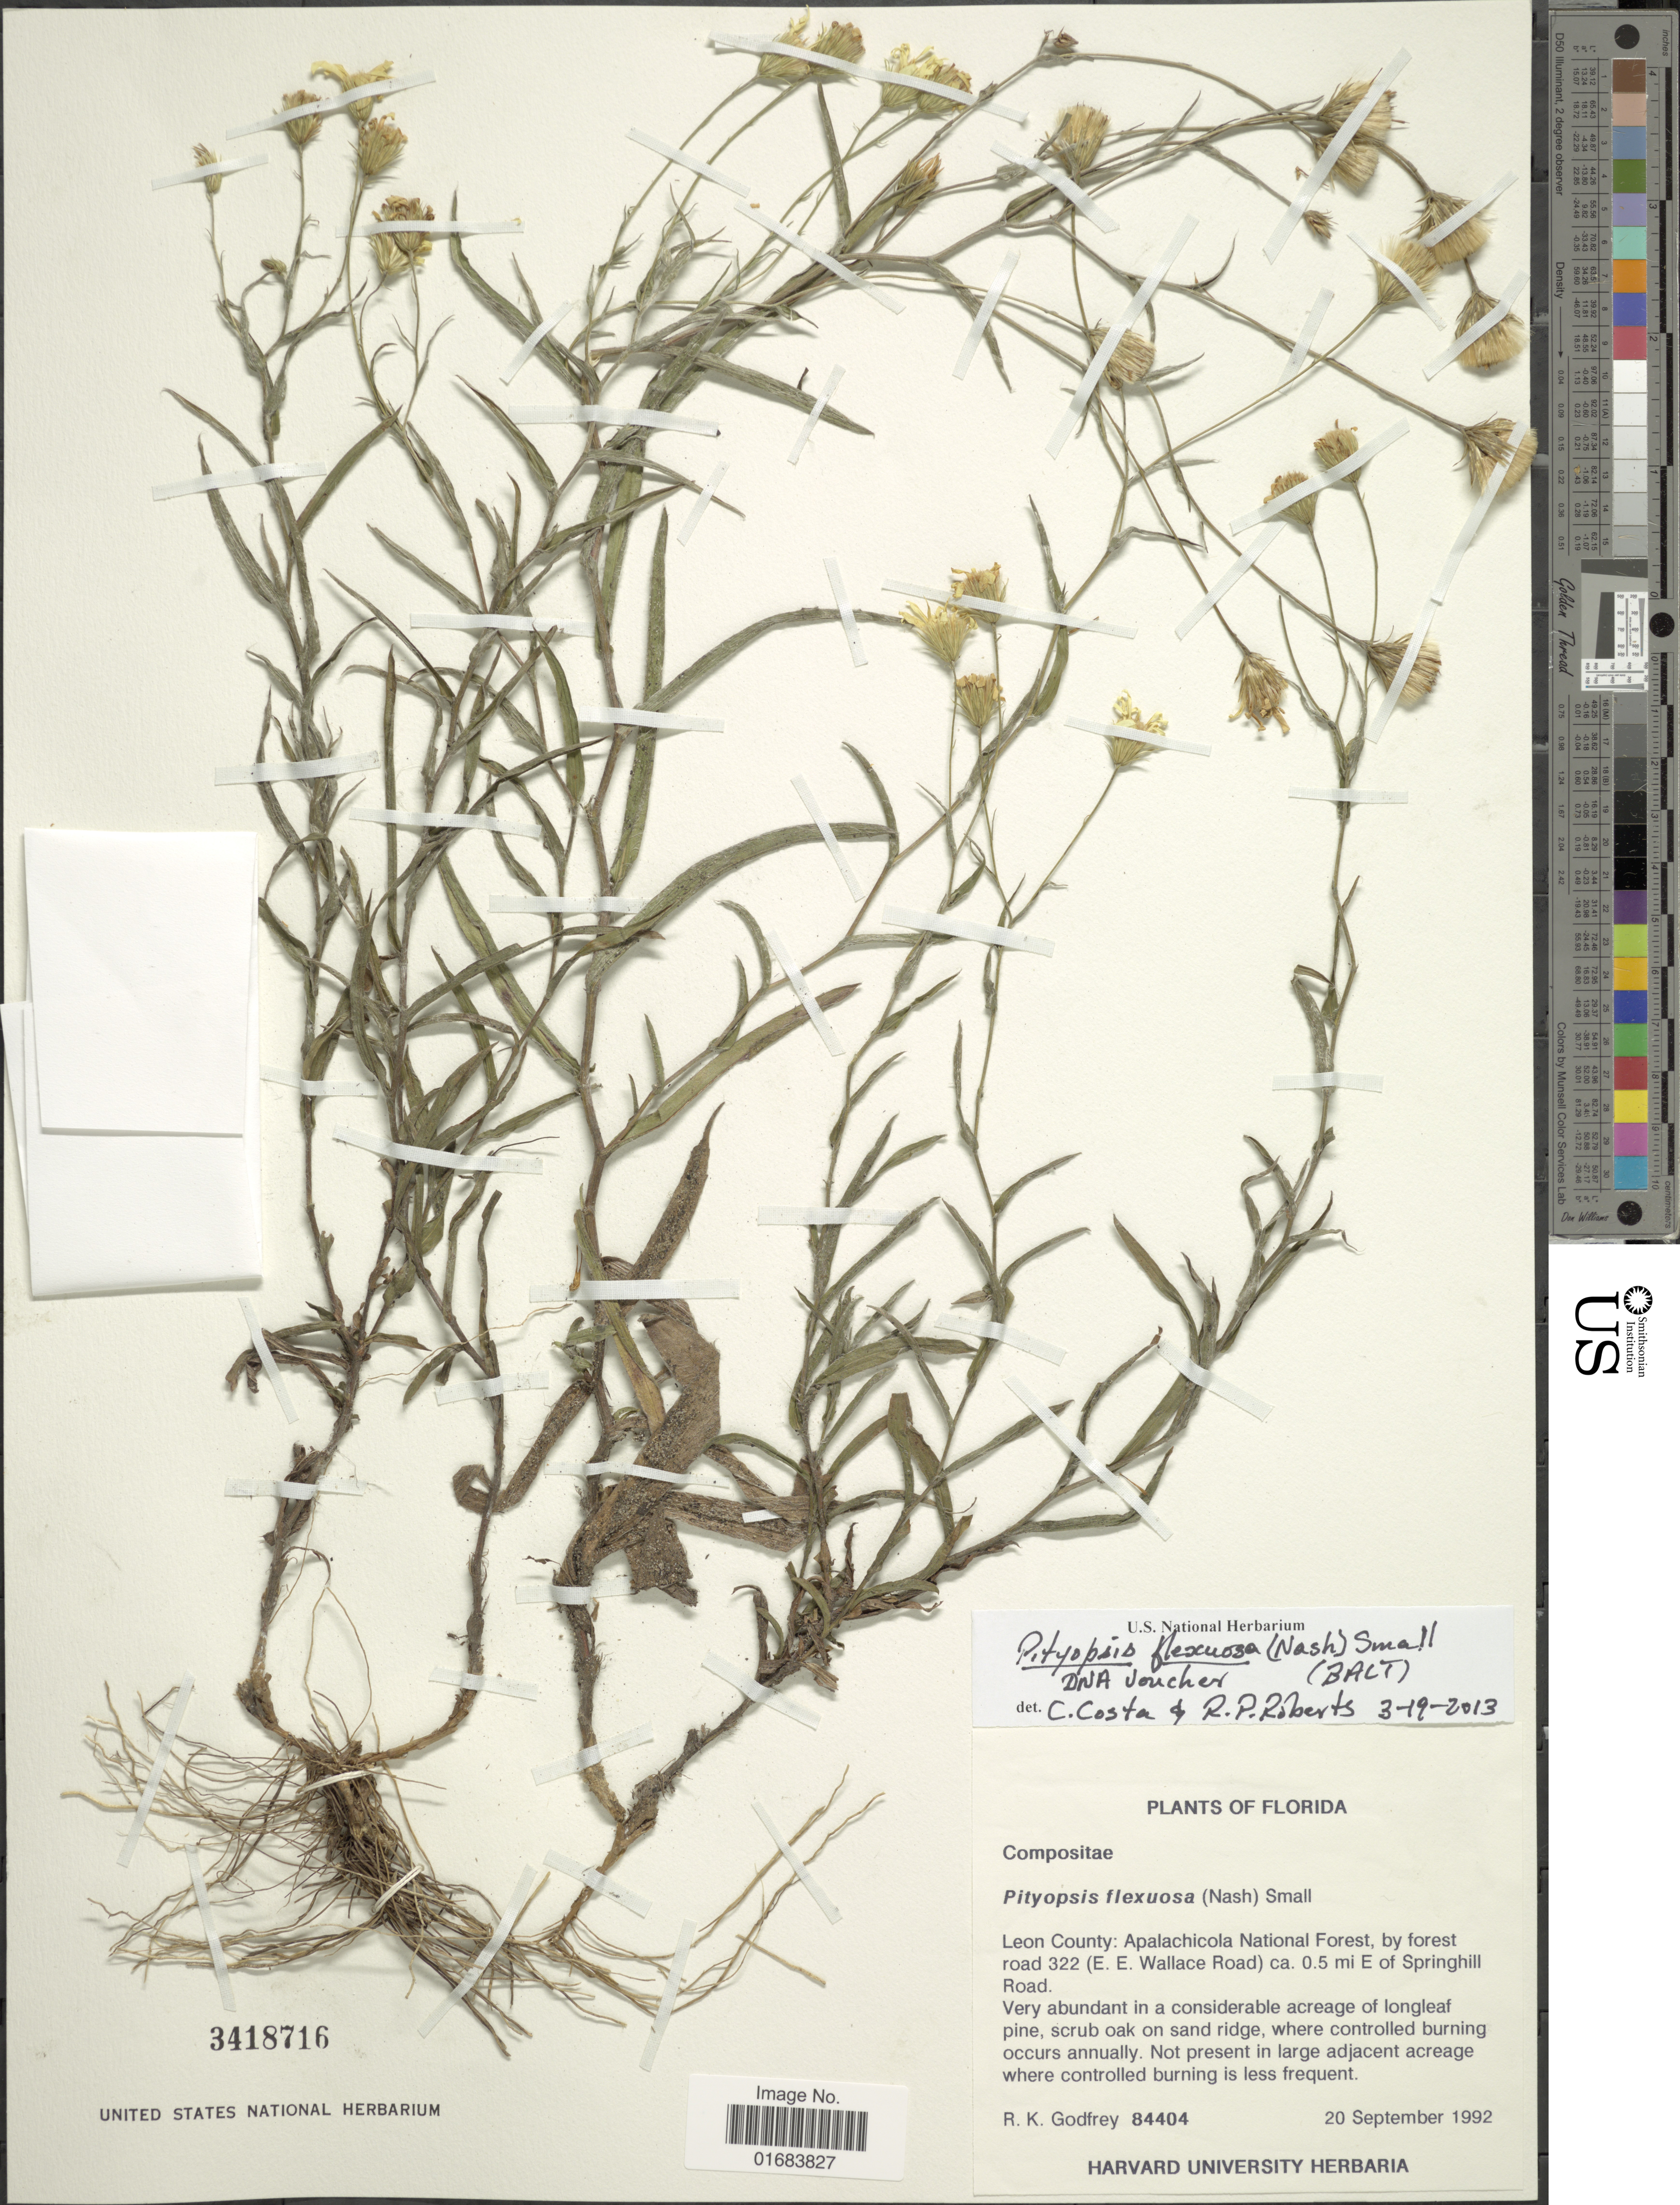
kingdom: Plantae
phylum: Tracheophyta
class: Magnoliopsida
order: Asterales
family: Asteraceae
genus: Pityopsis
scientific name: Pityopsis flexuosa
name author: (Nash) Small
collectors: R. K. Godfrey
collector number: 84404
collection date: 1992-09-20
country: United States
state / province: Florida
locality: Leon County: Apalachicola National Forest. by forest road 322 (E.E. Wallace Road) ca. 0.5 mi E of Springhill Road.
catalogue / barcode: US 3418716